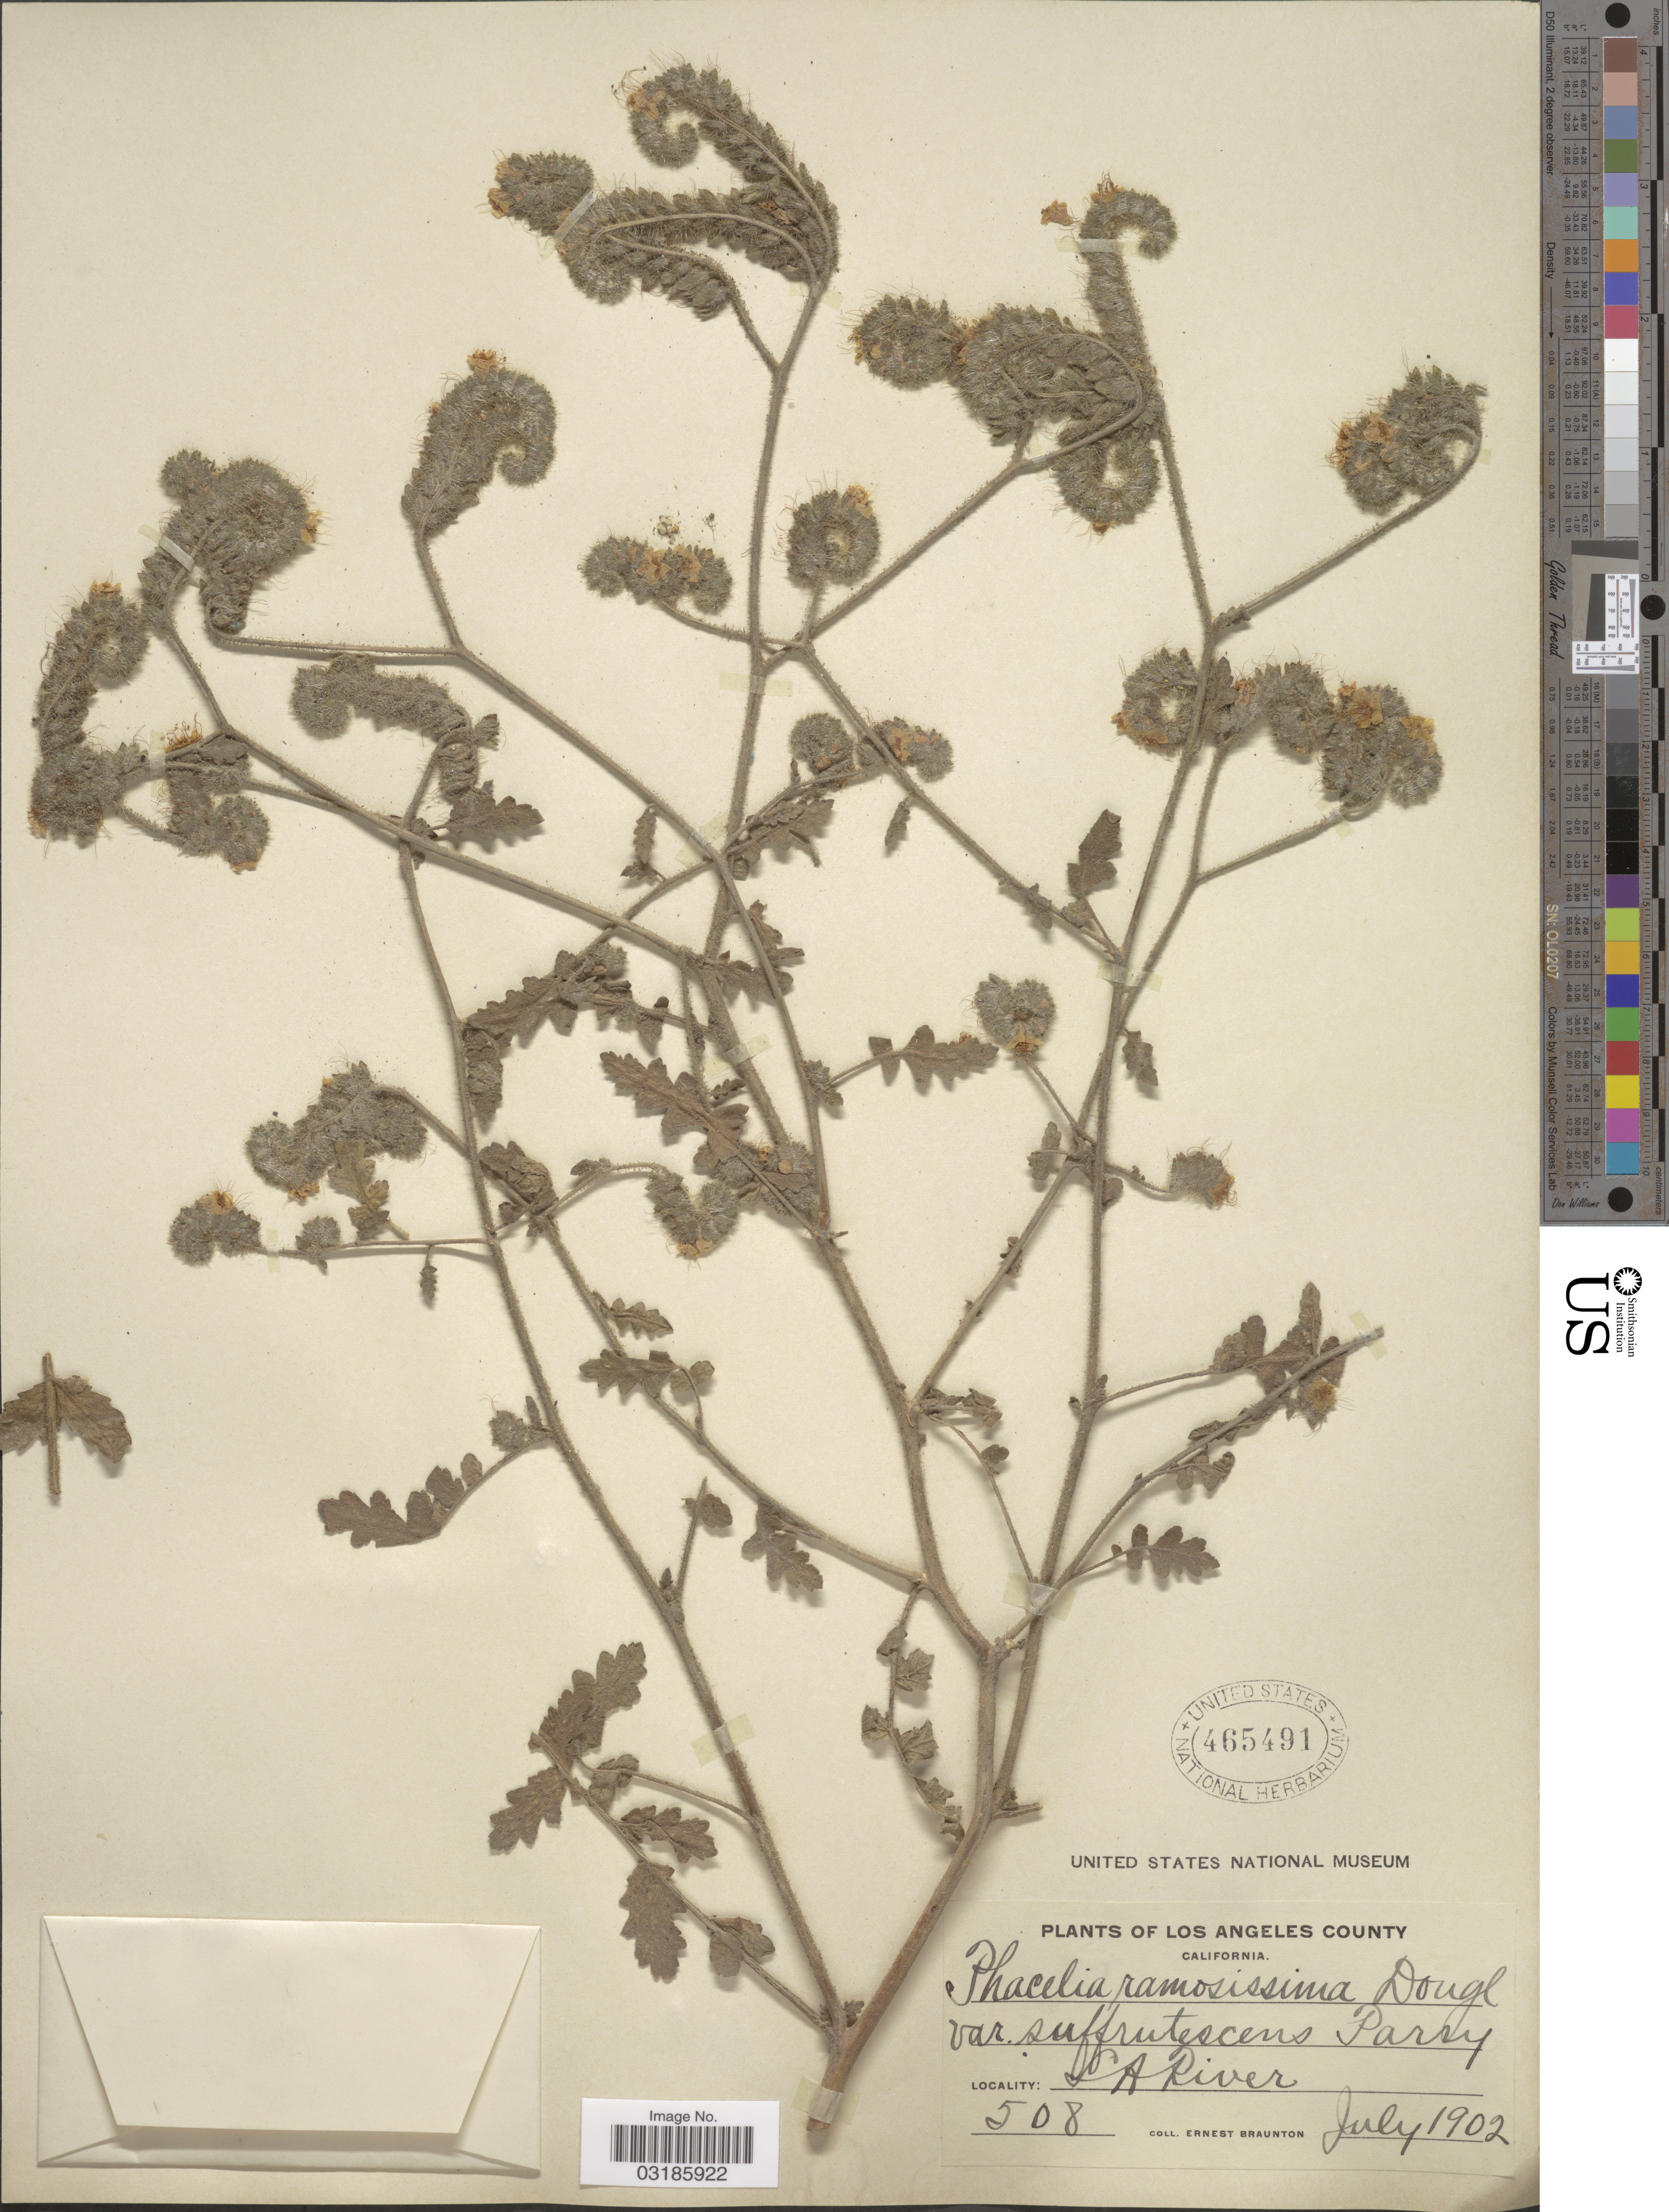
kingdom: Plantae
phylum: Tracheophyta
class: Magnoliopsida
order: Boraginales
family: Hydrophyllaceae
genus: Phacelia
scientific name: Phacelia ramosissima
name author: Douglas ex Lehm.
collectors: E. Braunton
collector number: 508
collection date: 1902-07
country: United States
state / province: California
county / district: Los Angeles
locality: Los Angeles County. L.A. River.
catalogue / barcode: US 465491